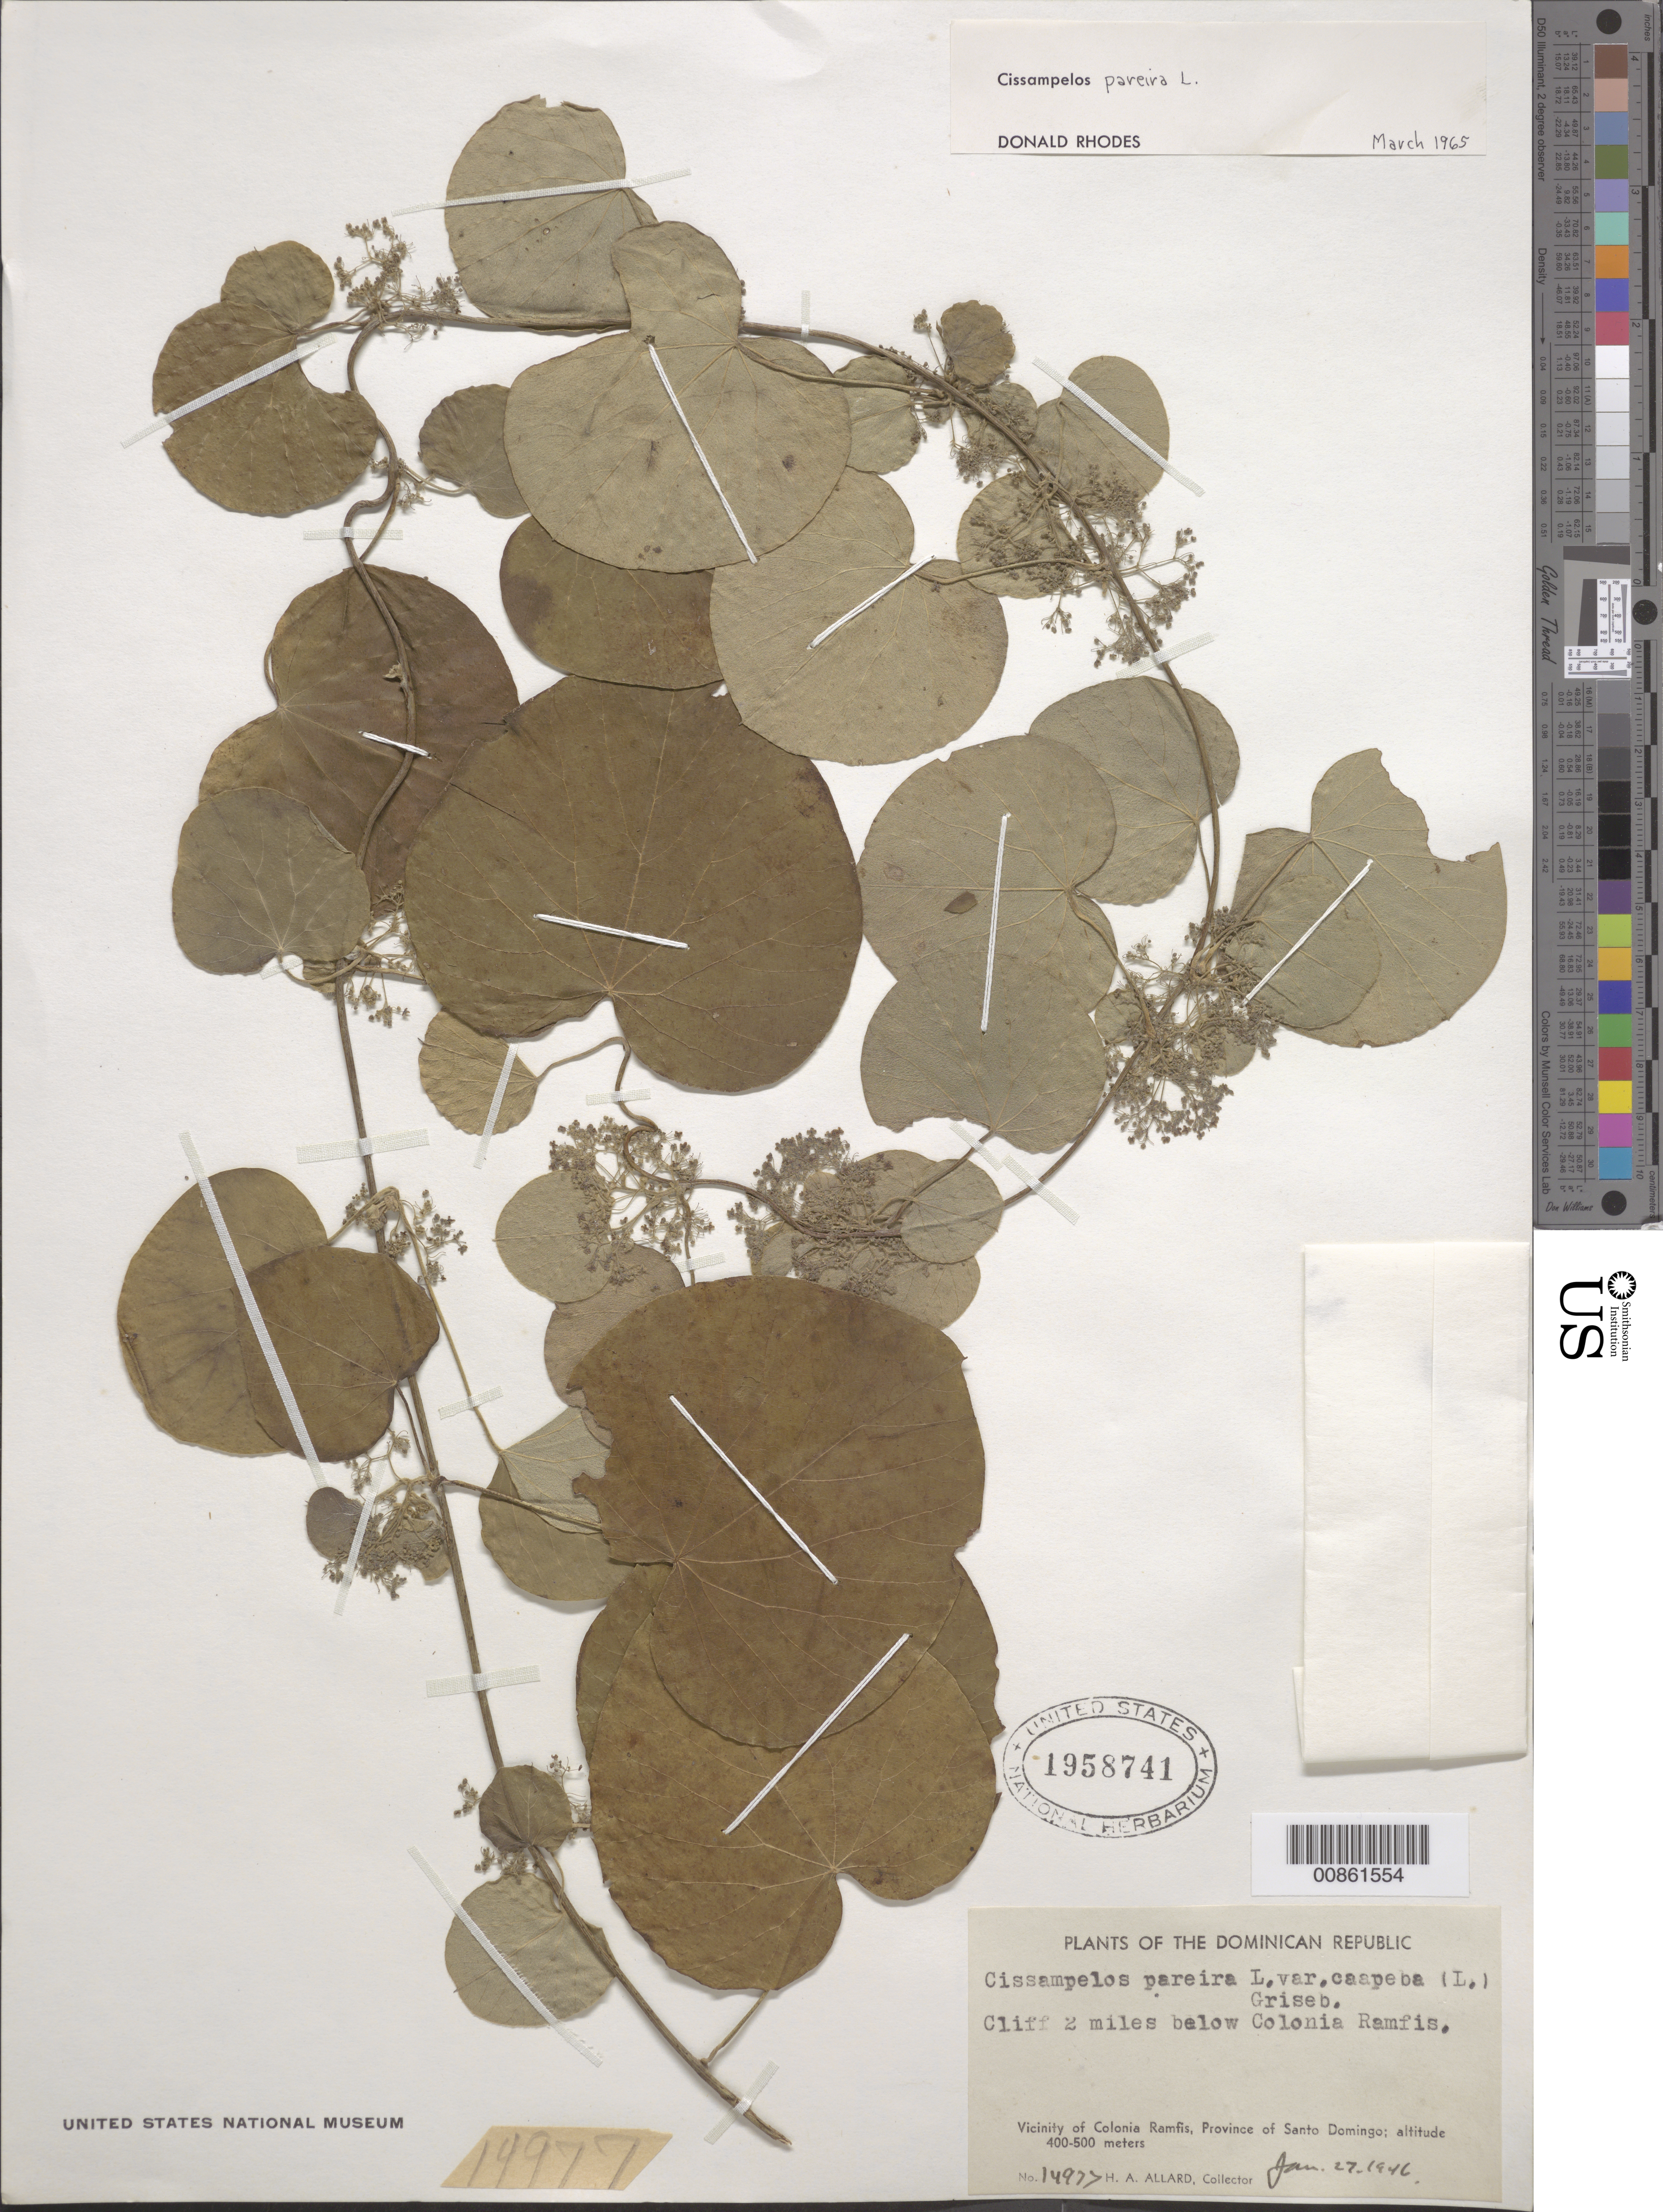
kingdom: Plantae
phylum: Tracheophyta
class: Magnoliopsida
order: Ranunculales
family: Menispermaceae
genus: Cissampelos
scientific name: Cissampelos pareira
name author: L.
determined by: Rhodes, D.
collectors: H. A. Allard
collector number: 14977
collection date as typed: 27 Jan 1946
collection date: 1946-01-27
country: Dominican Republic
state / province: Distrito Nacional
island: Hispaniola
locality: Vicinity of Colonia Ramfis, Province of Santo Domingo (obsolete). Cliff 2 miles below Colonia Ramfis.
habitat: Cliff.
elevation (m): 400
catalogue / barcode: US 1958741